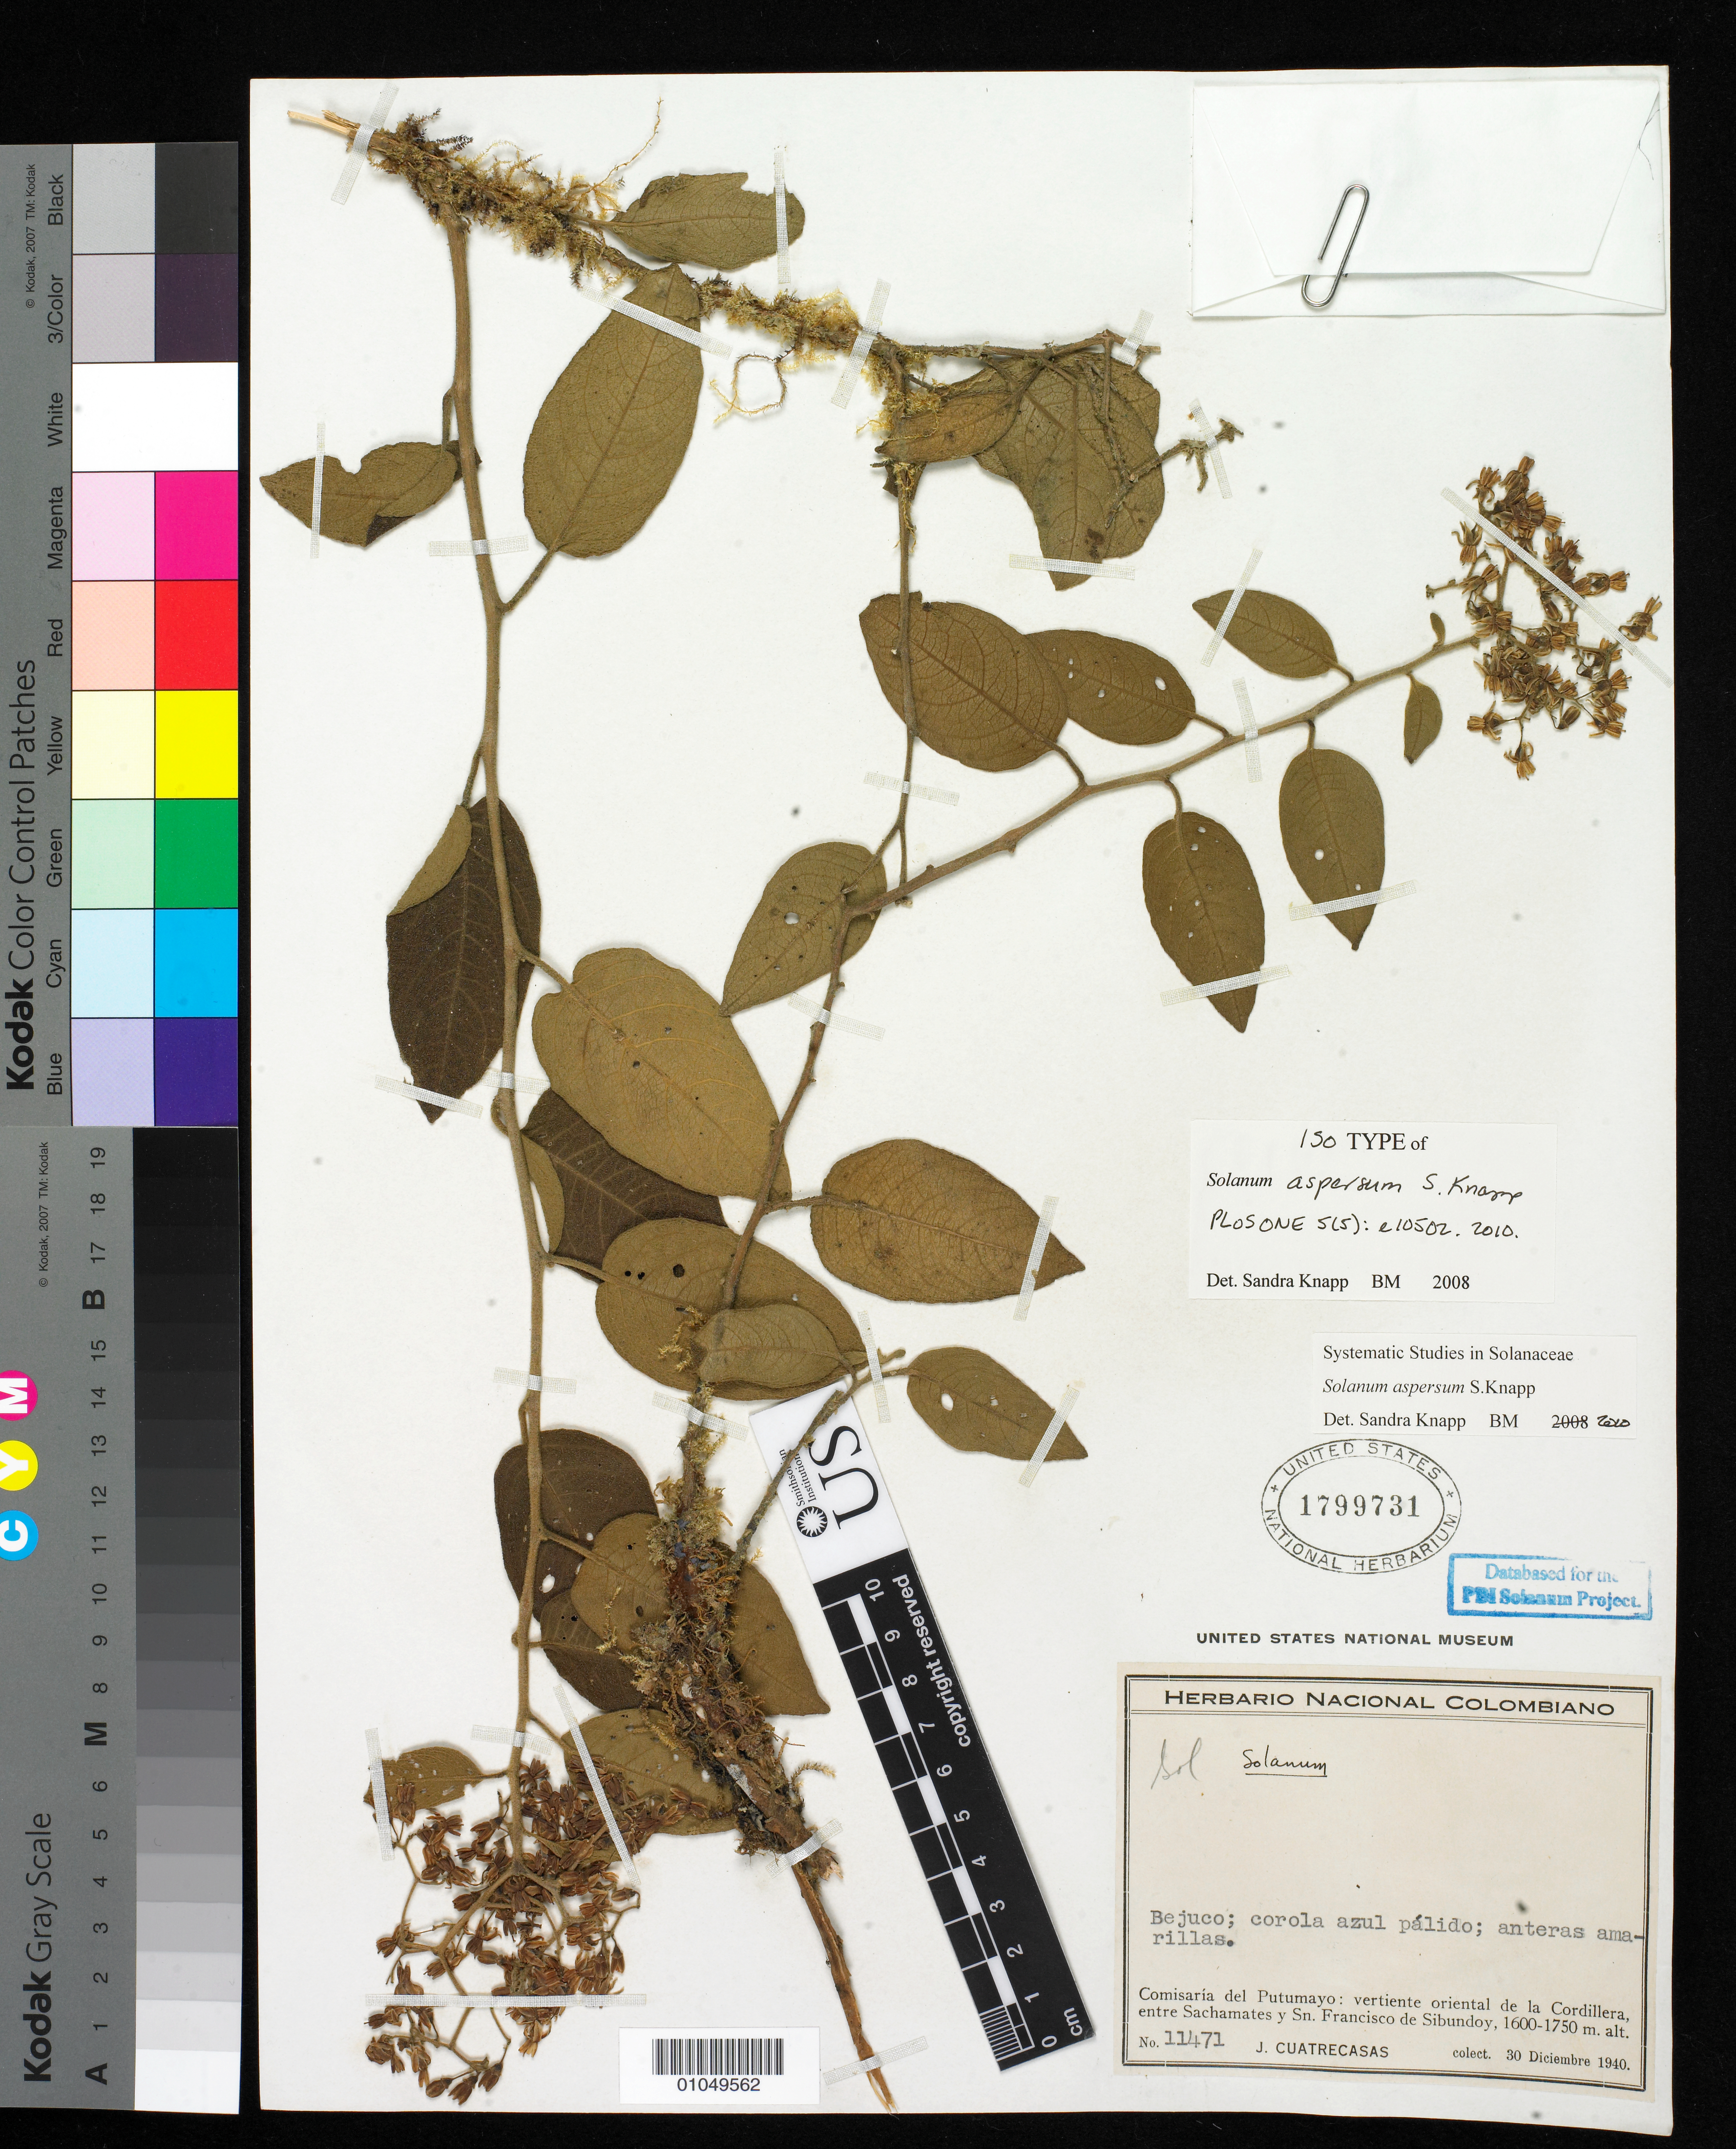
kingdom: Plantae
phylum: Tracheophyta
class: Magnoliopsida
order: Solanales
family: Solanaceae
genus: Solanum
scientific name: Solanum aspersum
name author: S. Knapp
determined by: Knapp, S. D.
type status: Isotype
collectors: J. Cuatrecasas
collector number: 11471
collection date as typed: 30 Dec 1940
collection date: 1940-12-30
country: Colombia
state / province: Putumayo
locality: Comisaría del Putumayo: vertiente oriental de la Cordillera, entre Sachamates y Sn. Francisco de Sibundoy.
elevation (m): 1600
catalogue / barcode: US 1799731